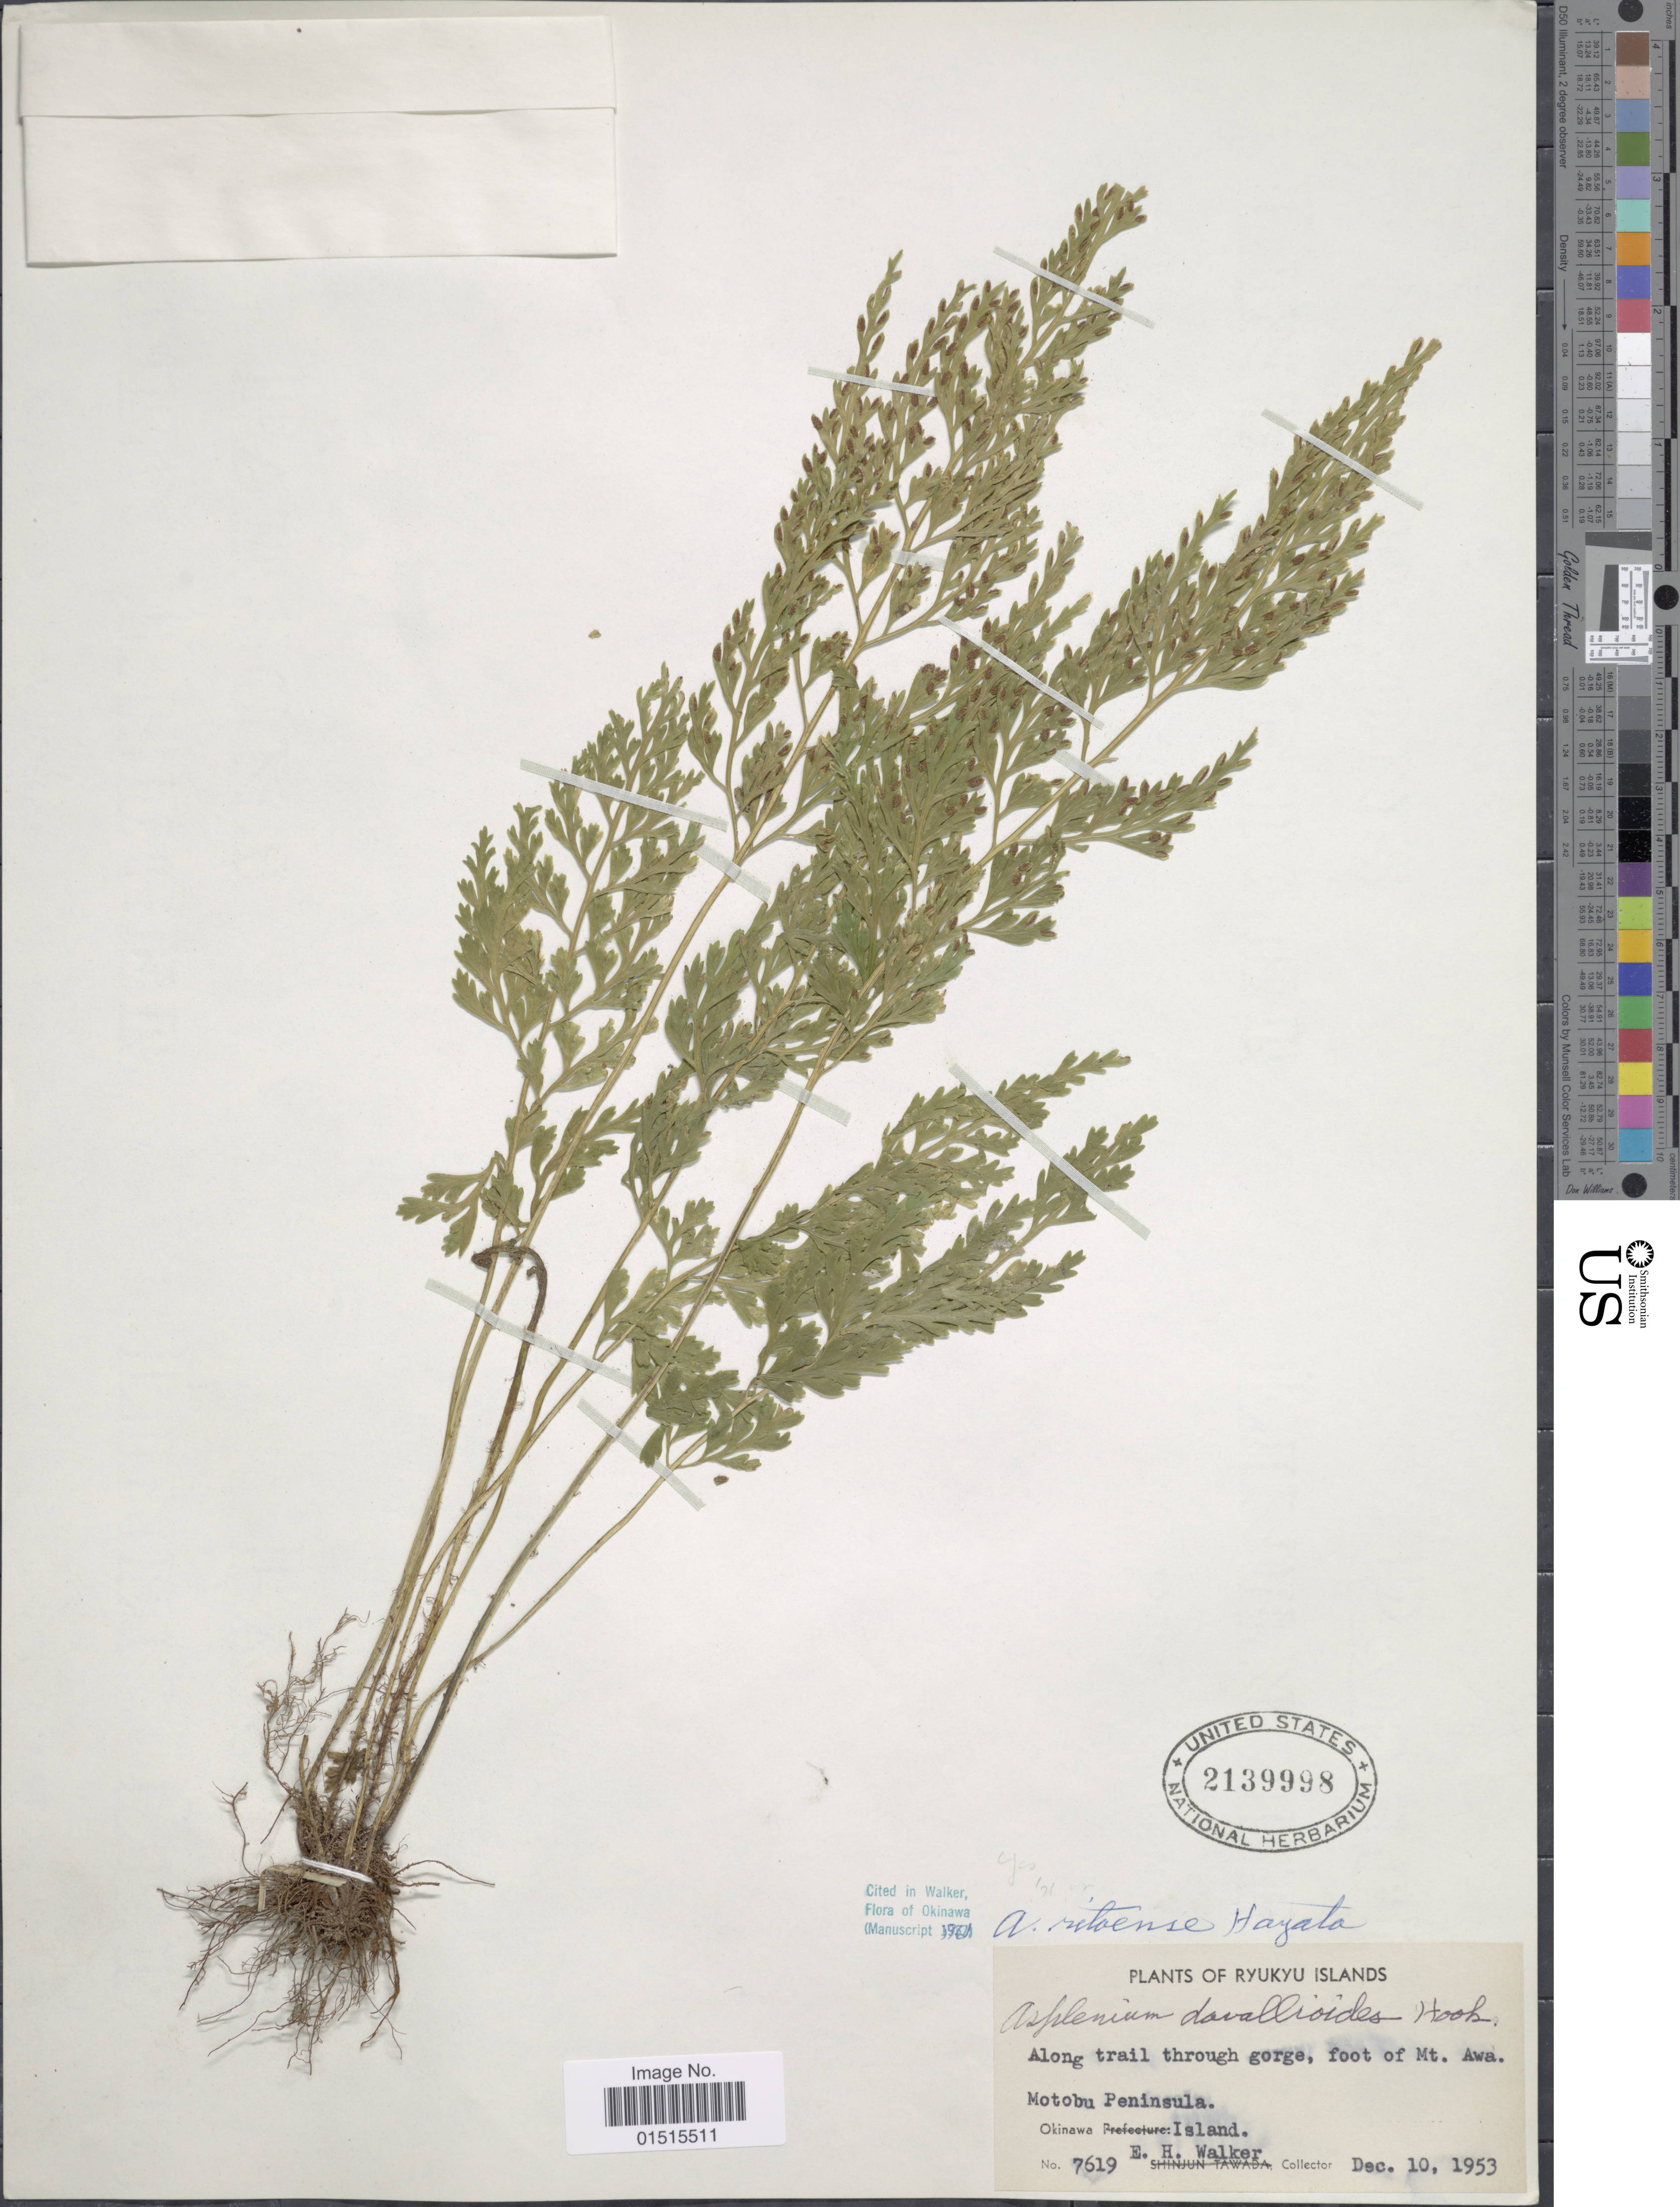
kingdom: Plantae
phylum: Tracheophyta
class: Polypodiopsida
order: Polypodiales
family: Aspleniaceae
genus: Asplenium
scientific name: Asplenium ritoense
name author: Hayata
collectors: E. H. Walker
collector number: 7619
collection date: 1953-12-10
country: Japan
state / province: Okinawa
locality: Ryukyu Islands, Along trail through gorge, foot of Mt. Awa. Motobu Peninsula, Okinawa Island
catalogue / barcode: US 2139998